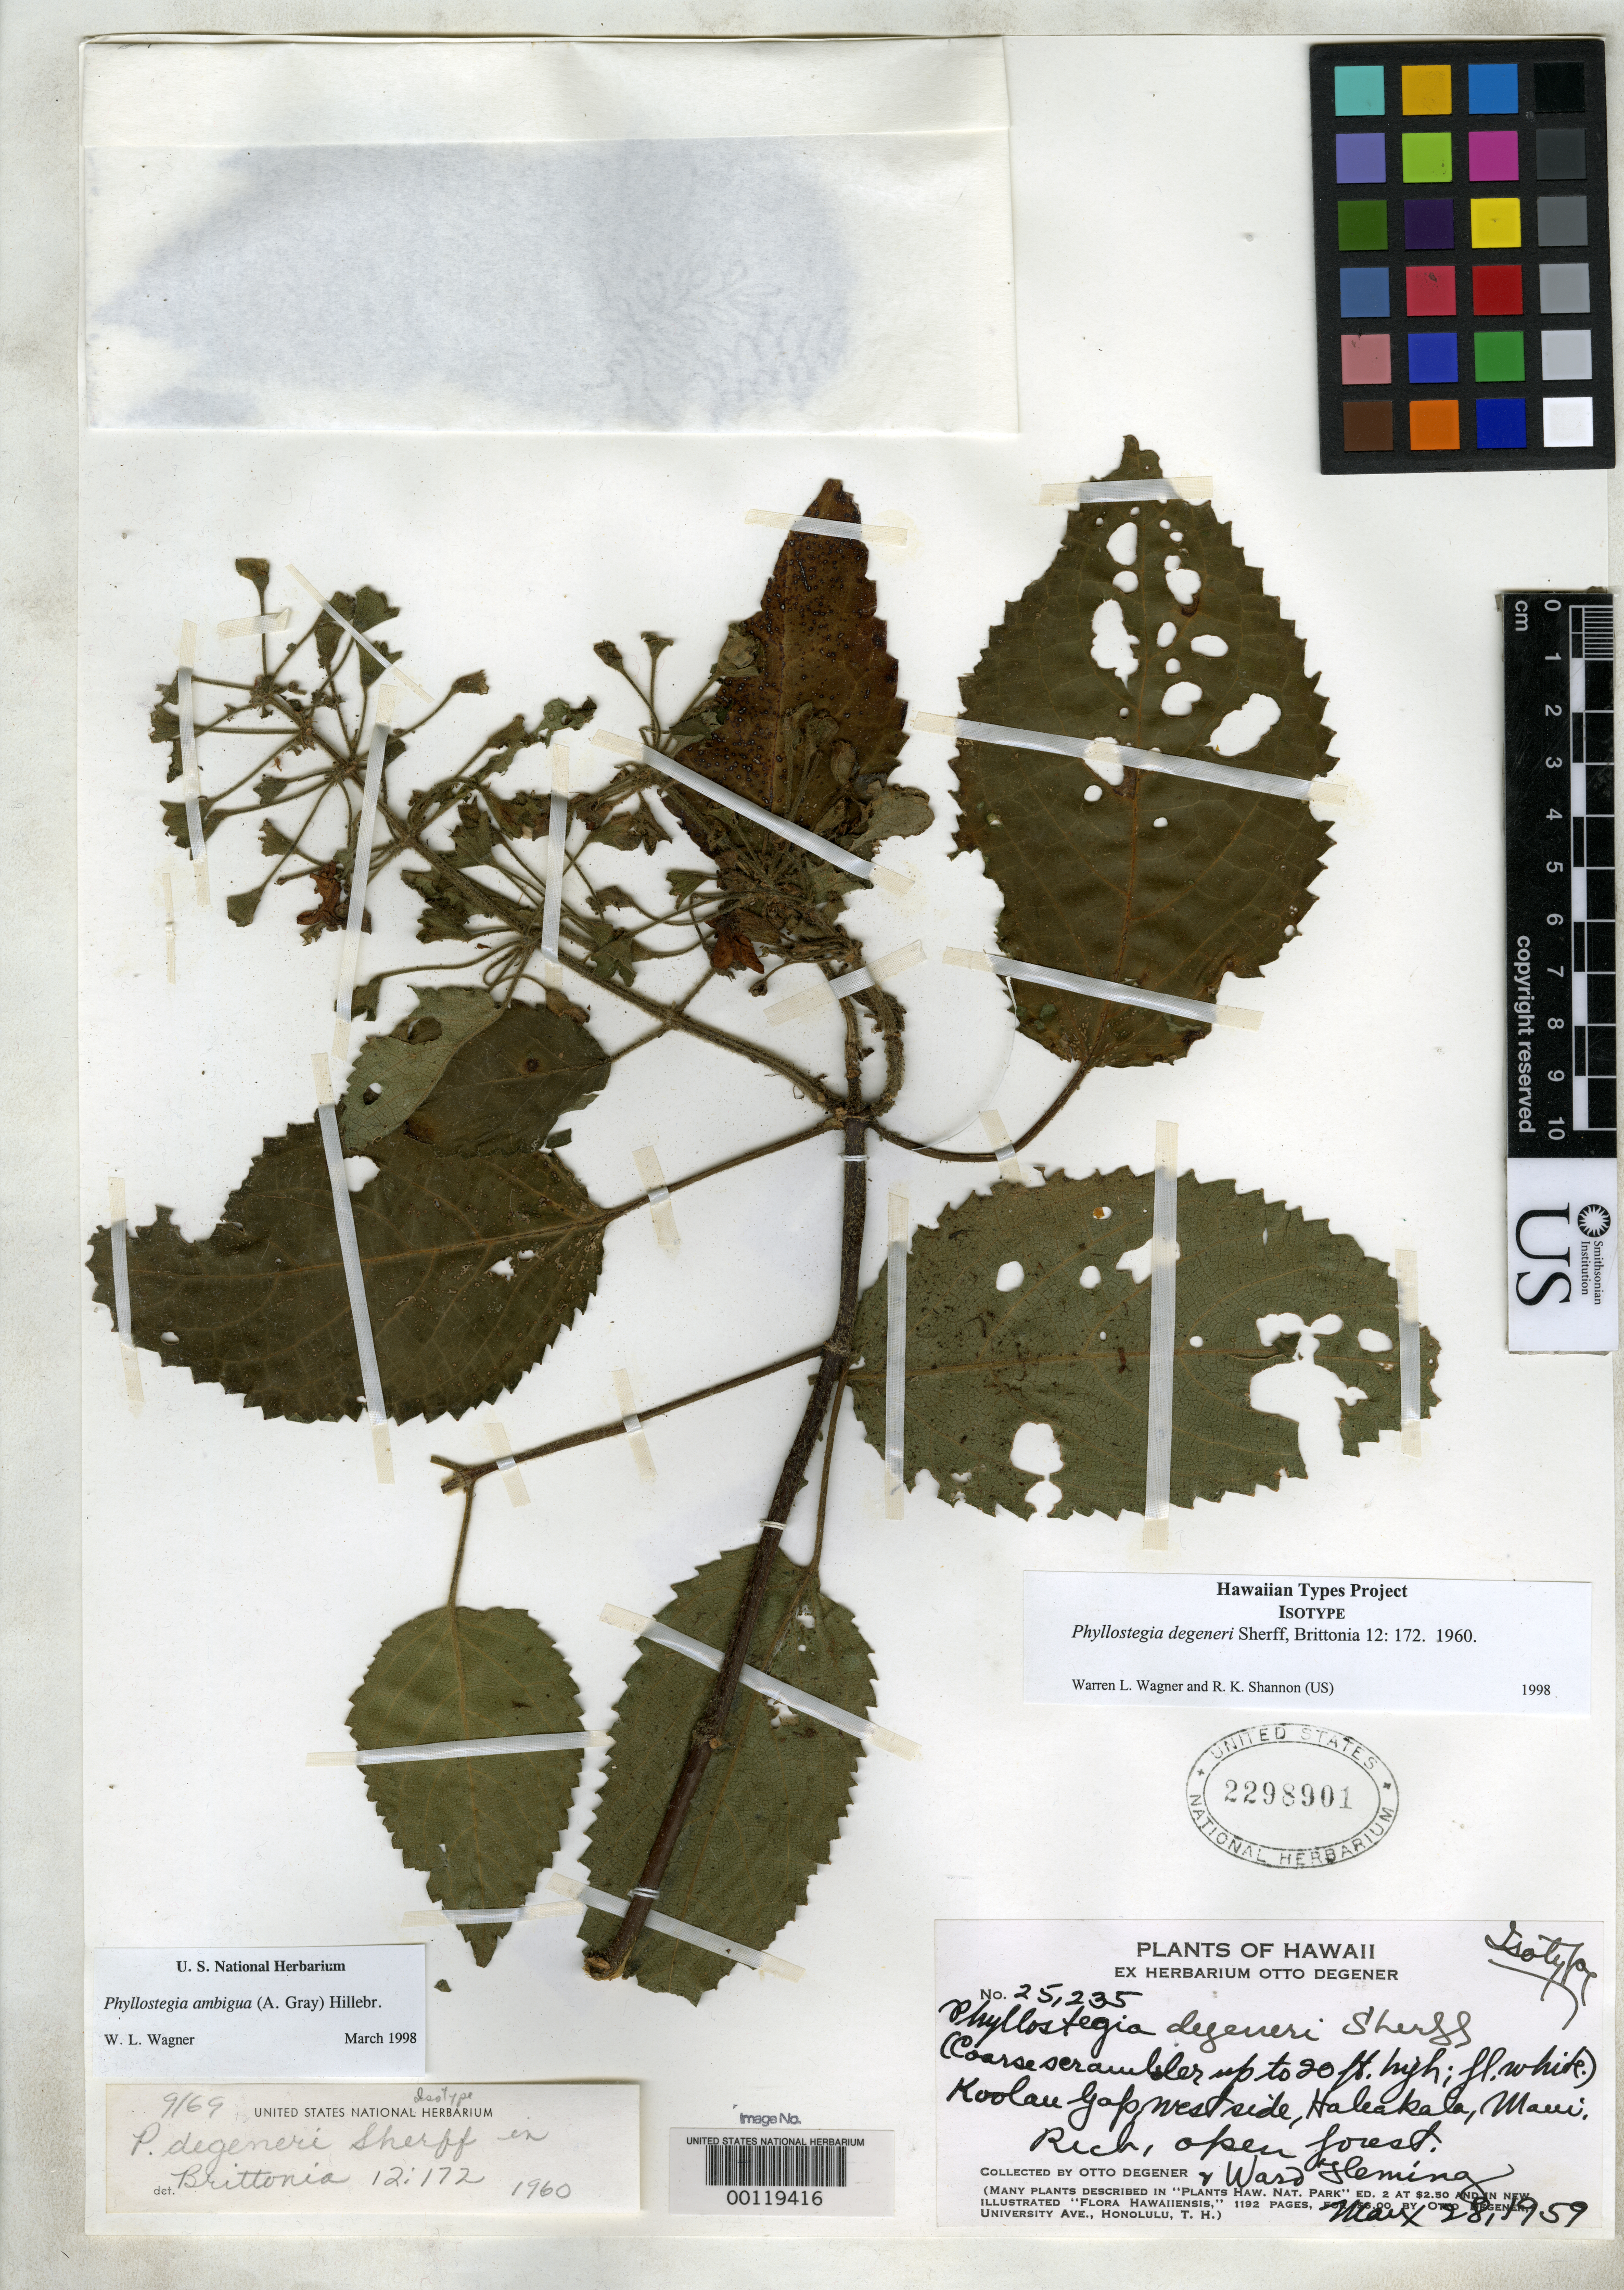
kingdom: Plantae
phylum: Tracheophyta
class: Magnoliopsida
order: Lamiales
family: Lamiaceae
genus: Phyllostegia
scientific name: Phyllostegia degeneri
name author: Sherff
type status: Isotype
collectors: O. Degener & W. Fleming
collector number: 25235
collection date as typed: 28 May 1959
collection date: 1959-05-28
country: United States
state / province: Hawaii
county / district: Maui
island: Maui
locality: Koolau gap, W side, Haleakala.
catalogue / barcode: US 2298901